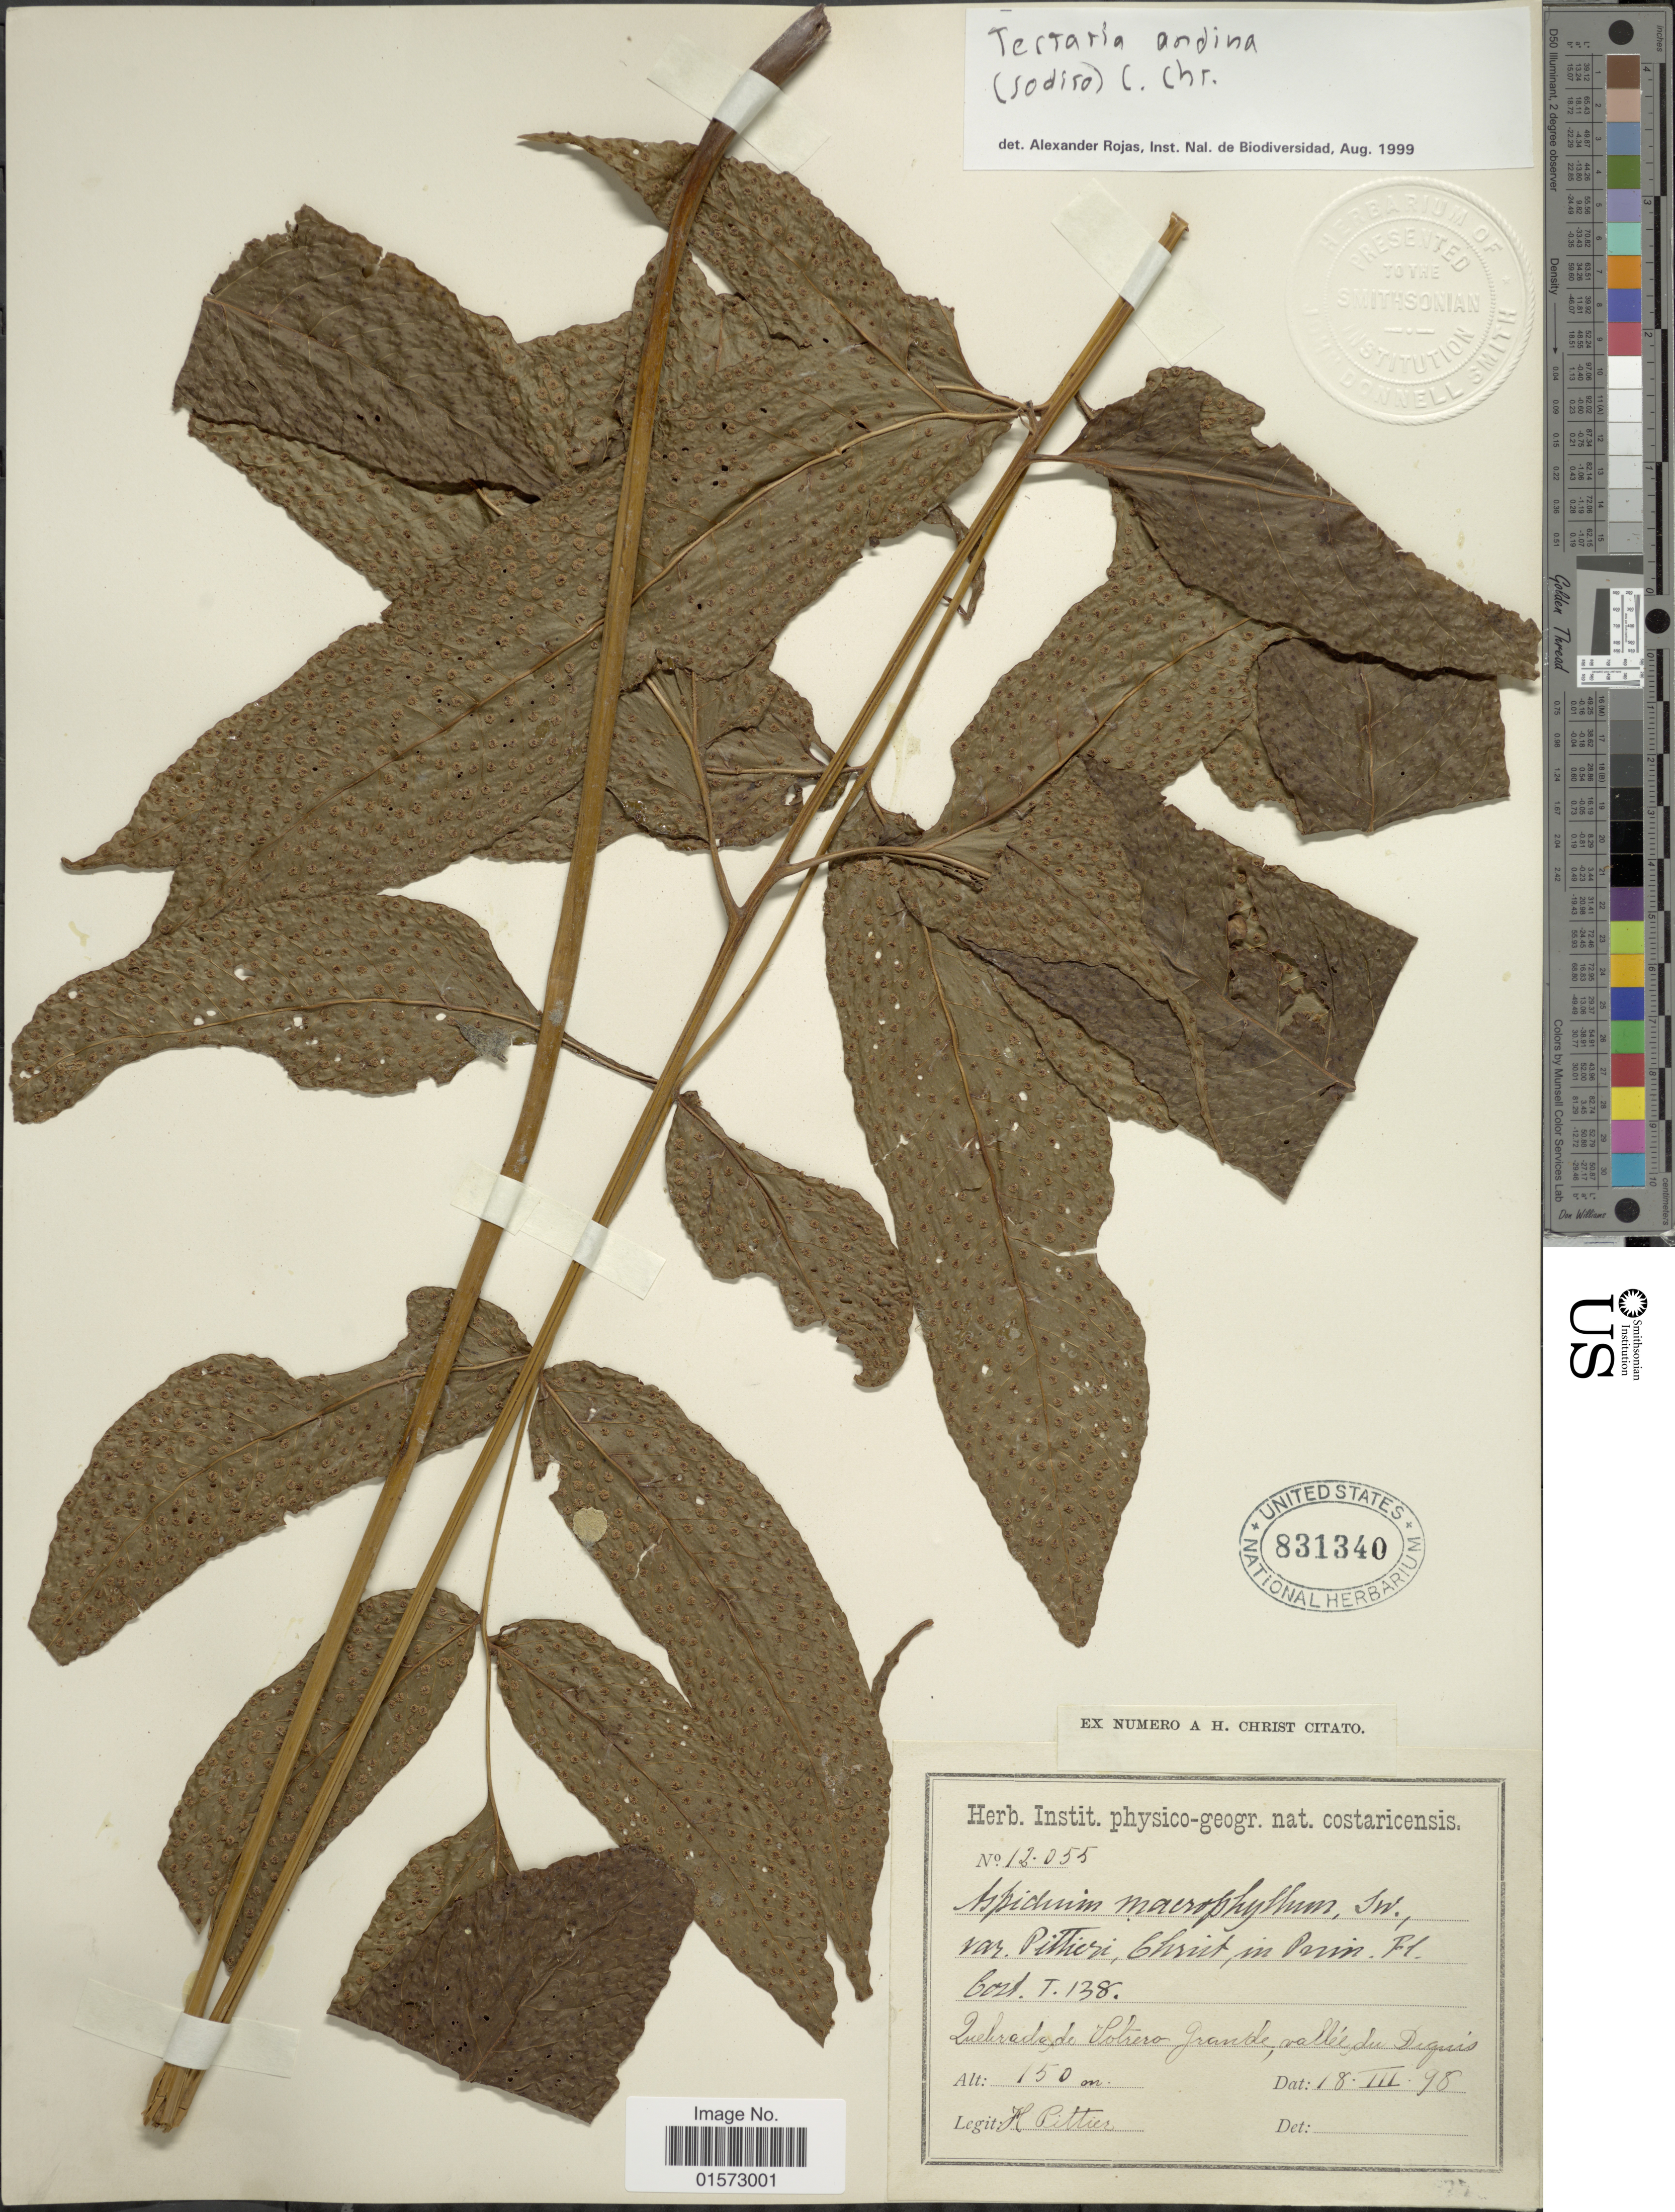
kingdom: Plantae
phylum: Tracheophyta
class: Polypodiopsida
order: Polypodiales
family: Tectariaceae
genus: Tectaria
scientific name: Tectaria andina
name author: (Baker) C. Chr.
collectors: H. F. Pittier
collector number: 12055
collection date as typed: Transcribed d/m/y: 18/3/98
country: Costa Rica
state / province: Puntarenas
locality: Quebrada de Votrero Grande, valleé du Diguis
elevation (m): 150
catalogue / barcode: US 831340